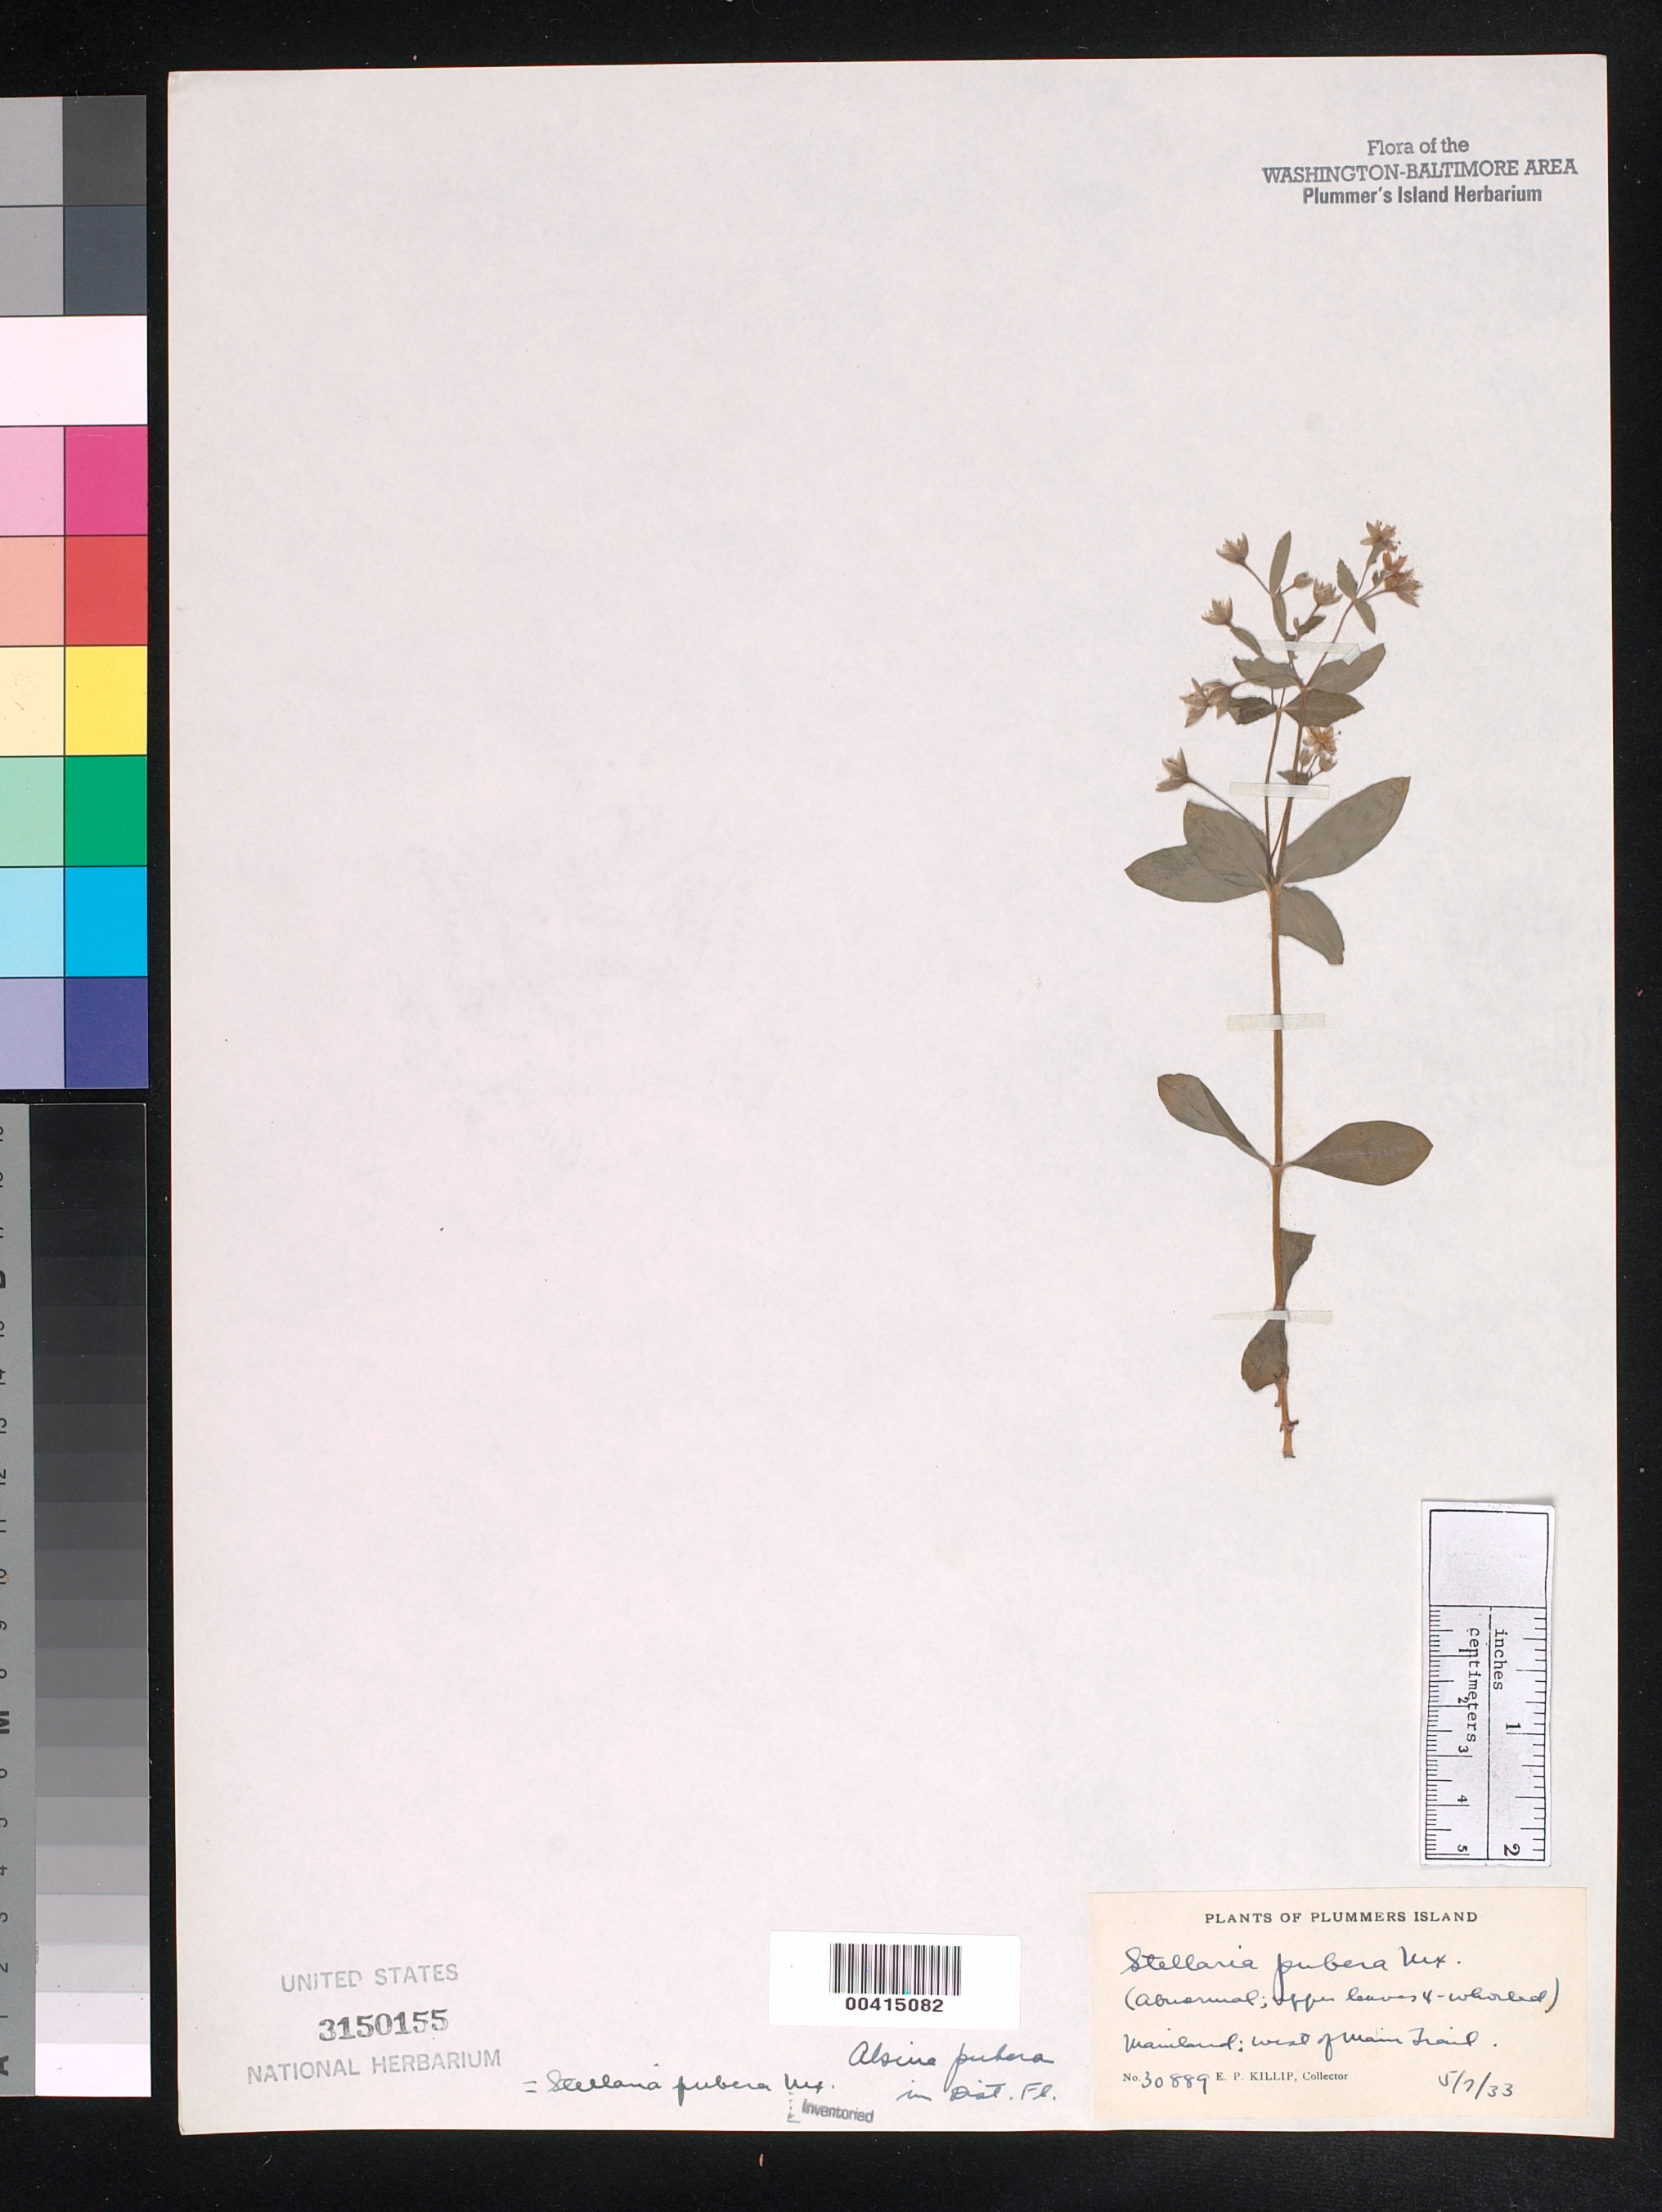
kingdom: Plantae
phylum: Tracheophyta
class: Magnoliopsida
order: Caryophyllales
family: Caryophyllaceae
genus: Stellaria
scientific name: Stellaria pubera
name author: Michx.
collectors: E. P. Killip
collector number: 30889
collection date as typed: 07 May 1933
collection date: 1933-05-07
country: United States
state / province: Maryland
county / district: Montgomery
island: Plummers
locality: Plummer's Island C. & O. Canal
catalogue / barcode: US 3150155